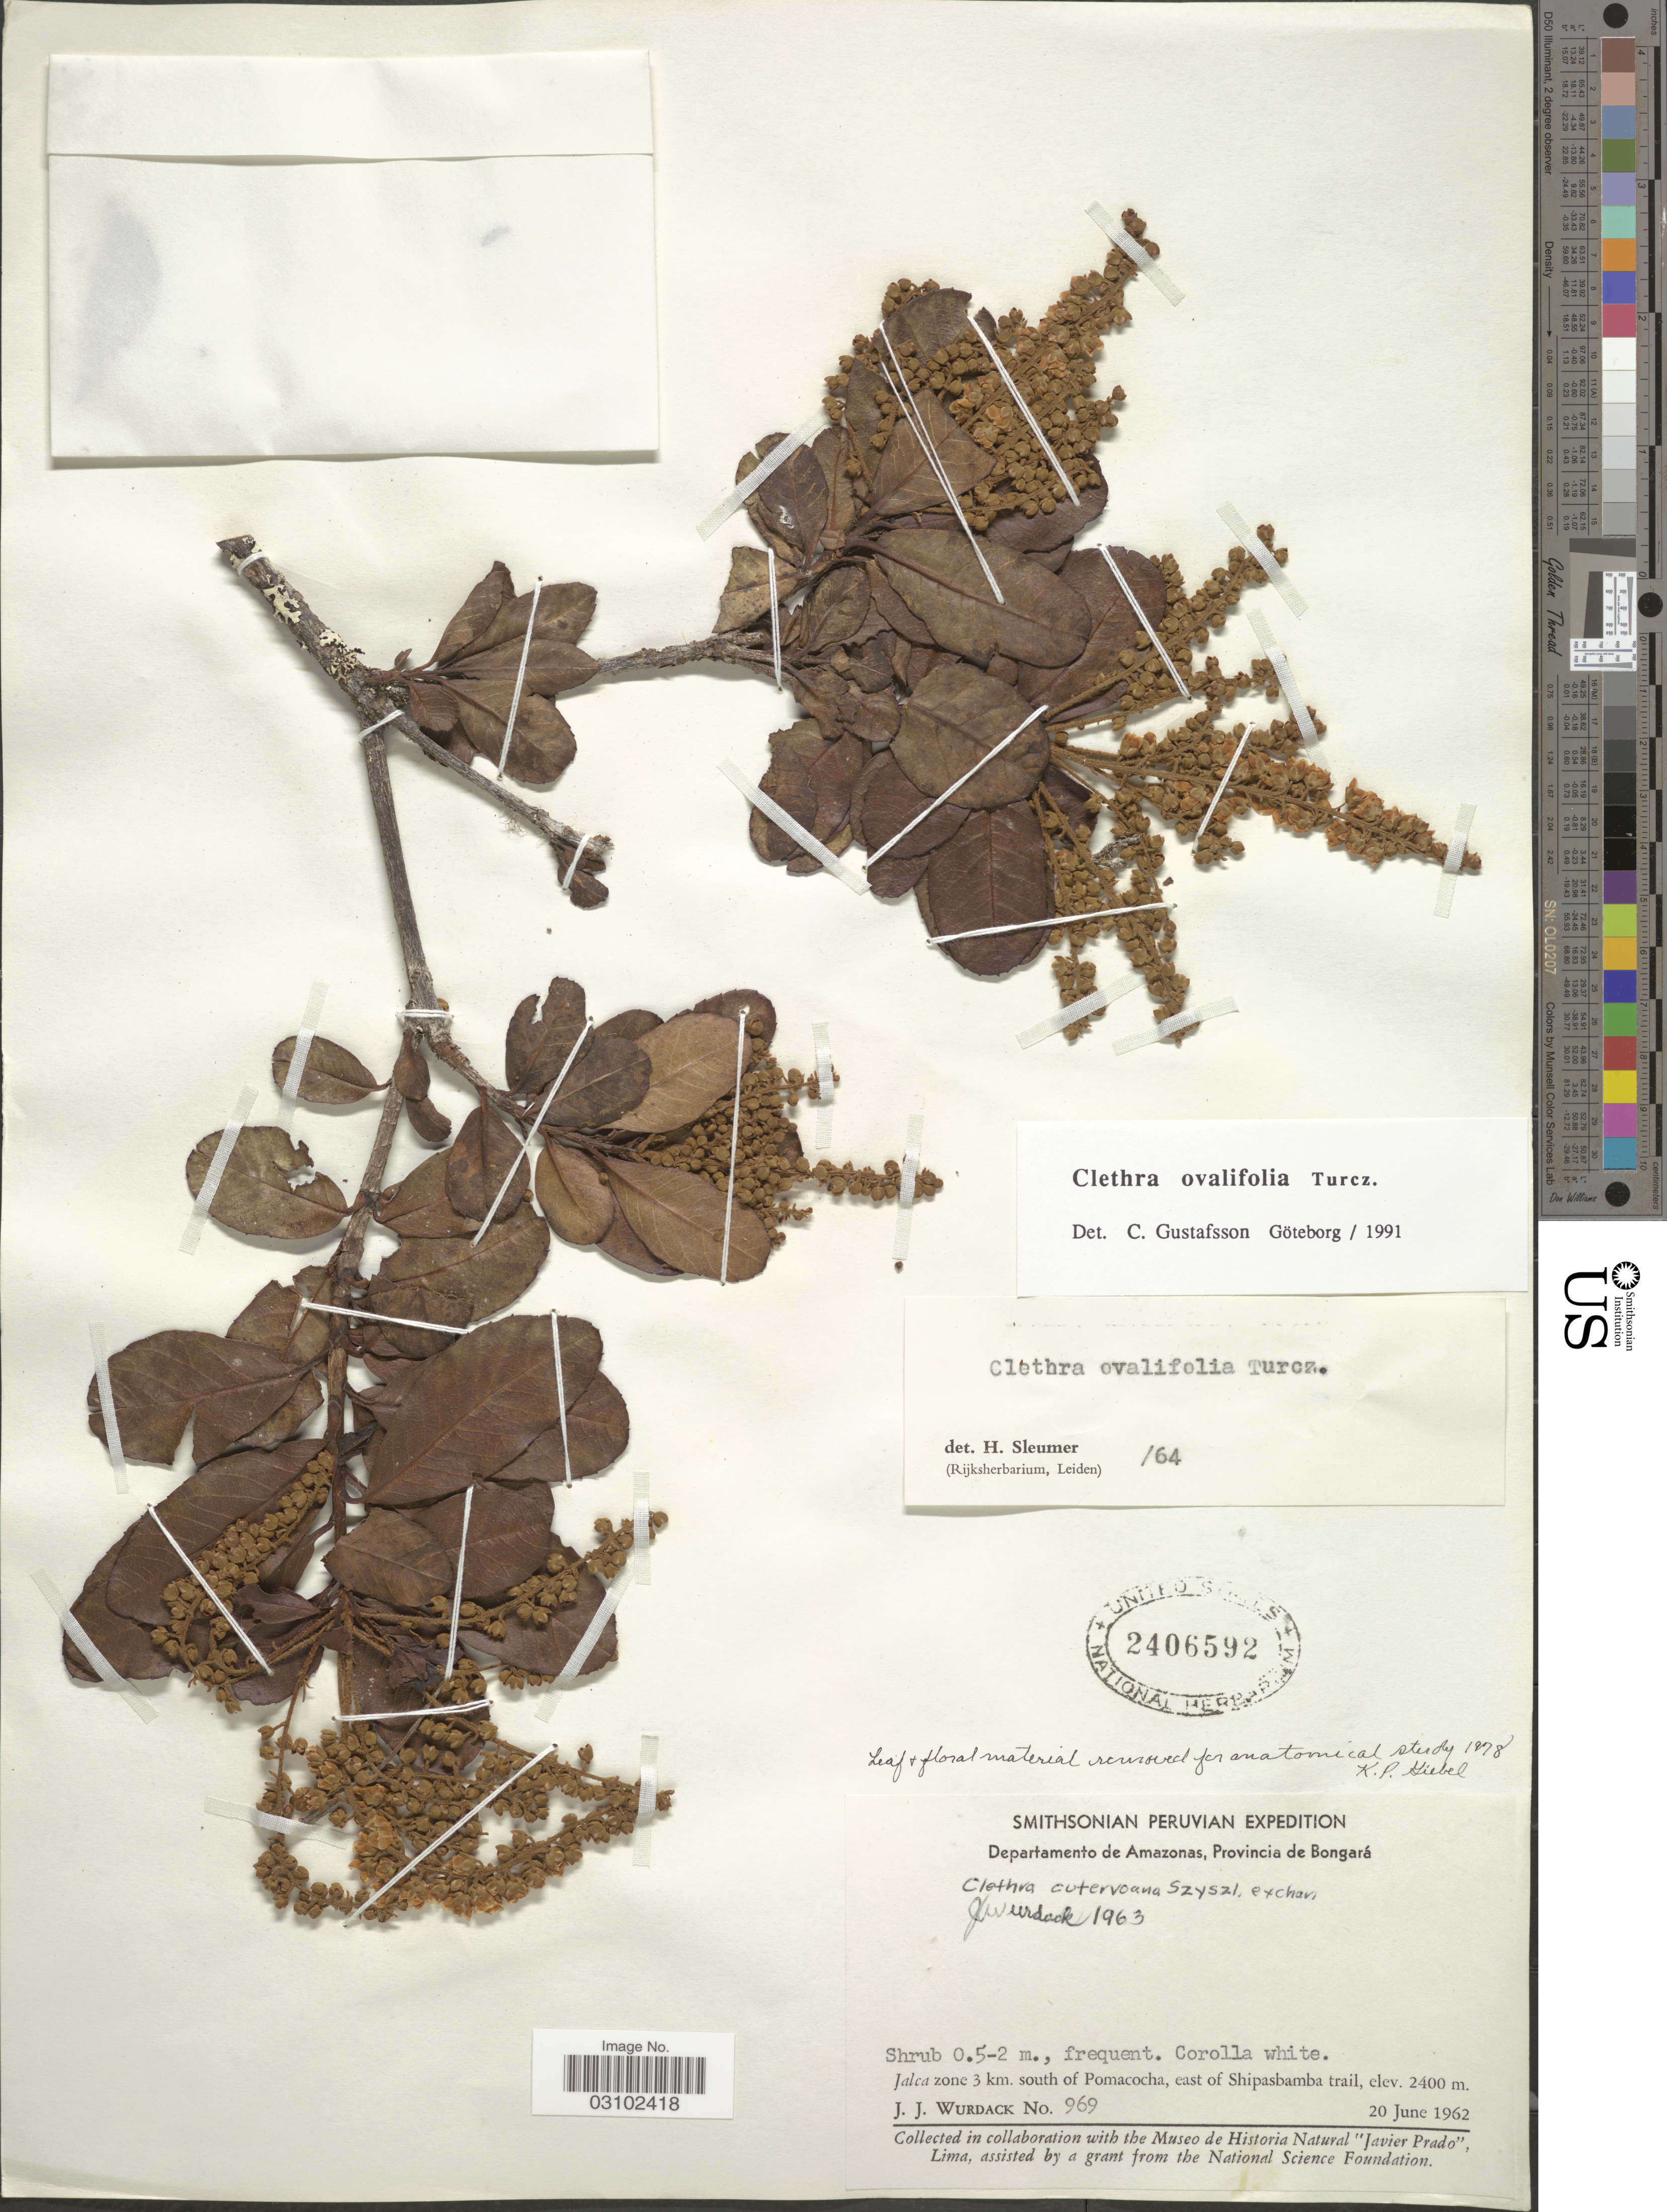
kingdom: Plantae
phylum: Tracheophyta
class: Magnoliopsida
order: Ericales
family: Clethraceae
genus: Clethra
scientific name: Clethra ovalifolia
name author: Turcz.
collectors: J. J. Wurdack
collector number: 969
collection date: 1962-06-20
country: Peru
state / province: Amazonas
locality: Departamento de Amazonas, Provincia de Bongará. Jalca zone 3 km. south of Pomacocha, east of Shipasbamba trail.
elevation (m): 2400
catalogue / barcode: US 2406592